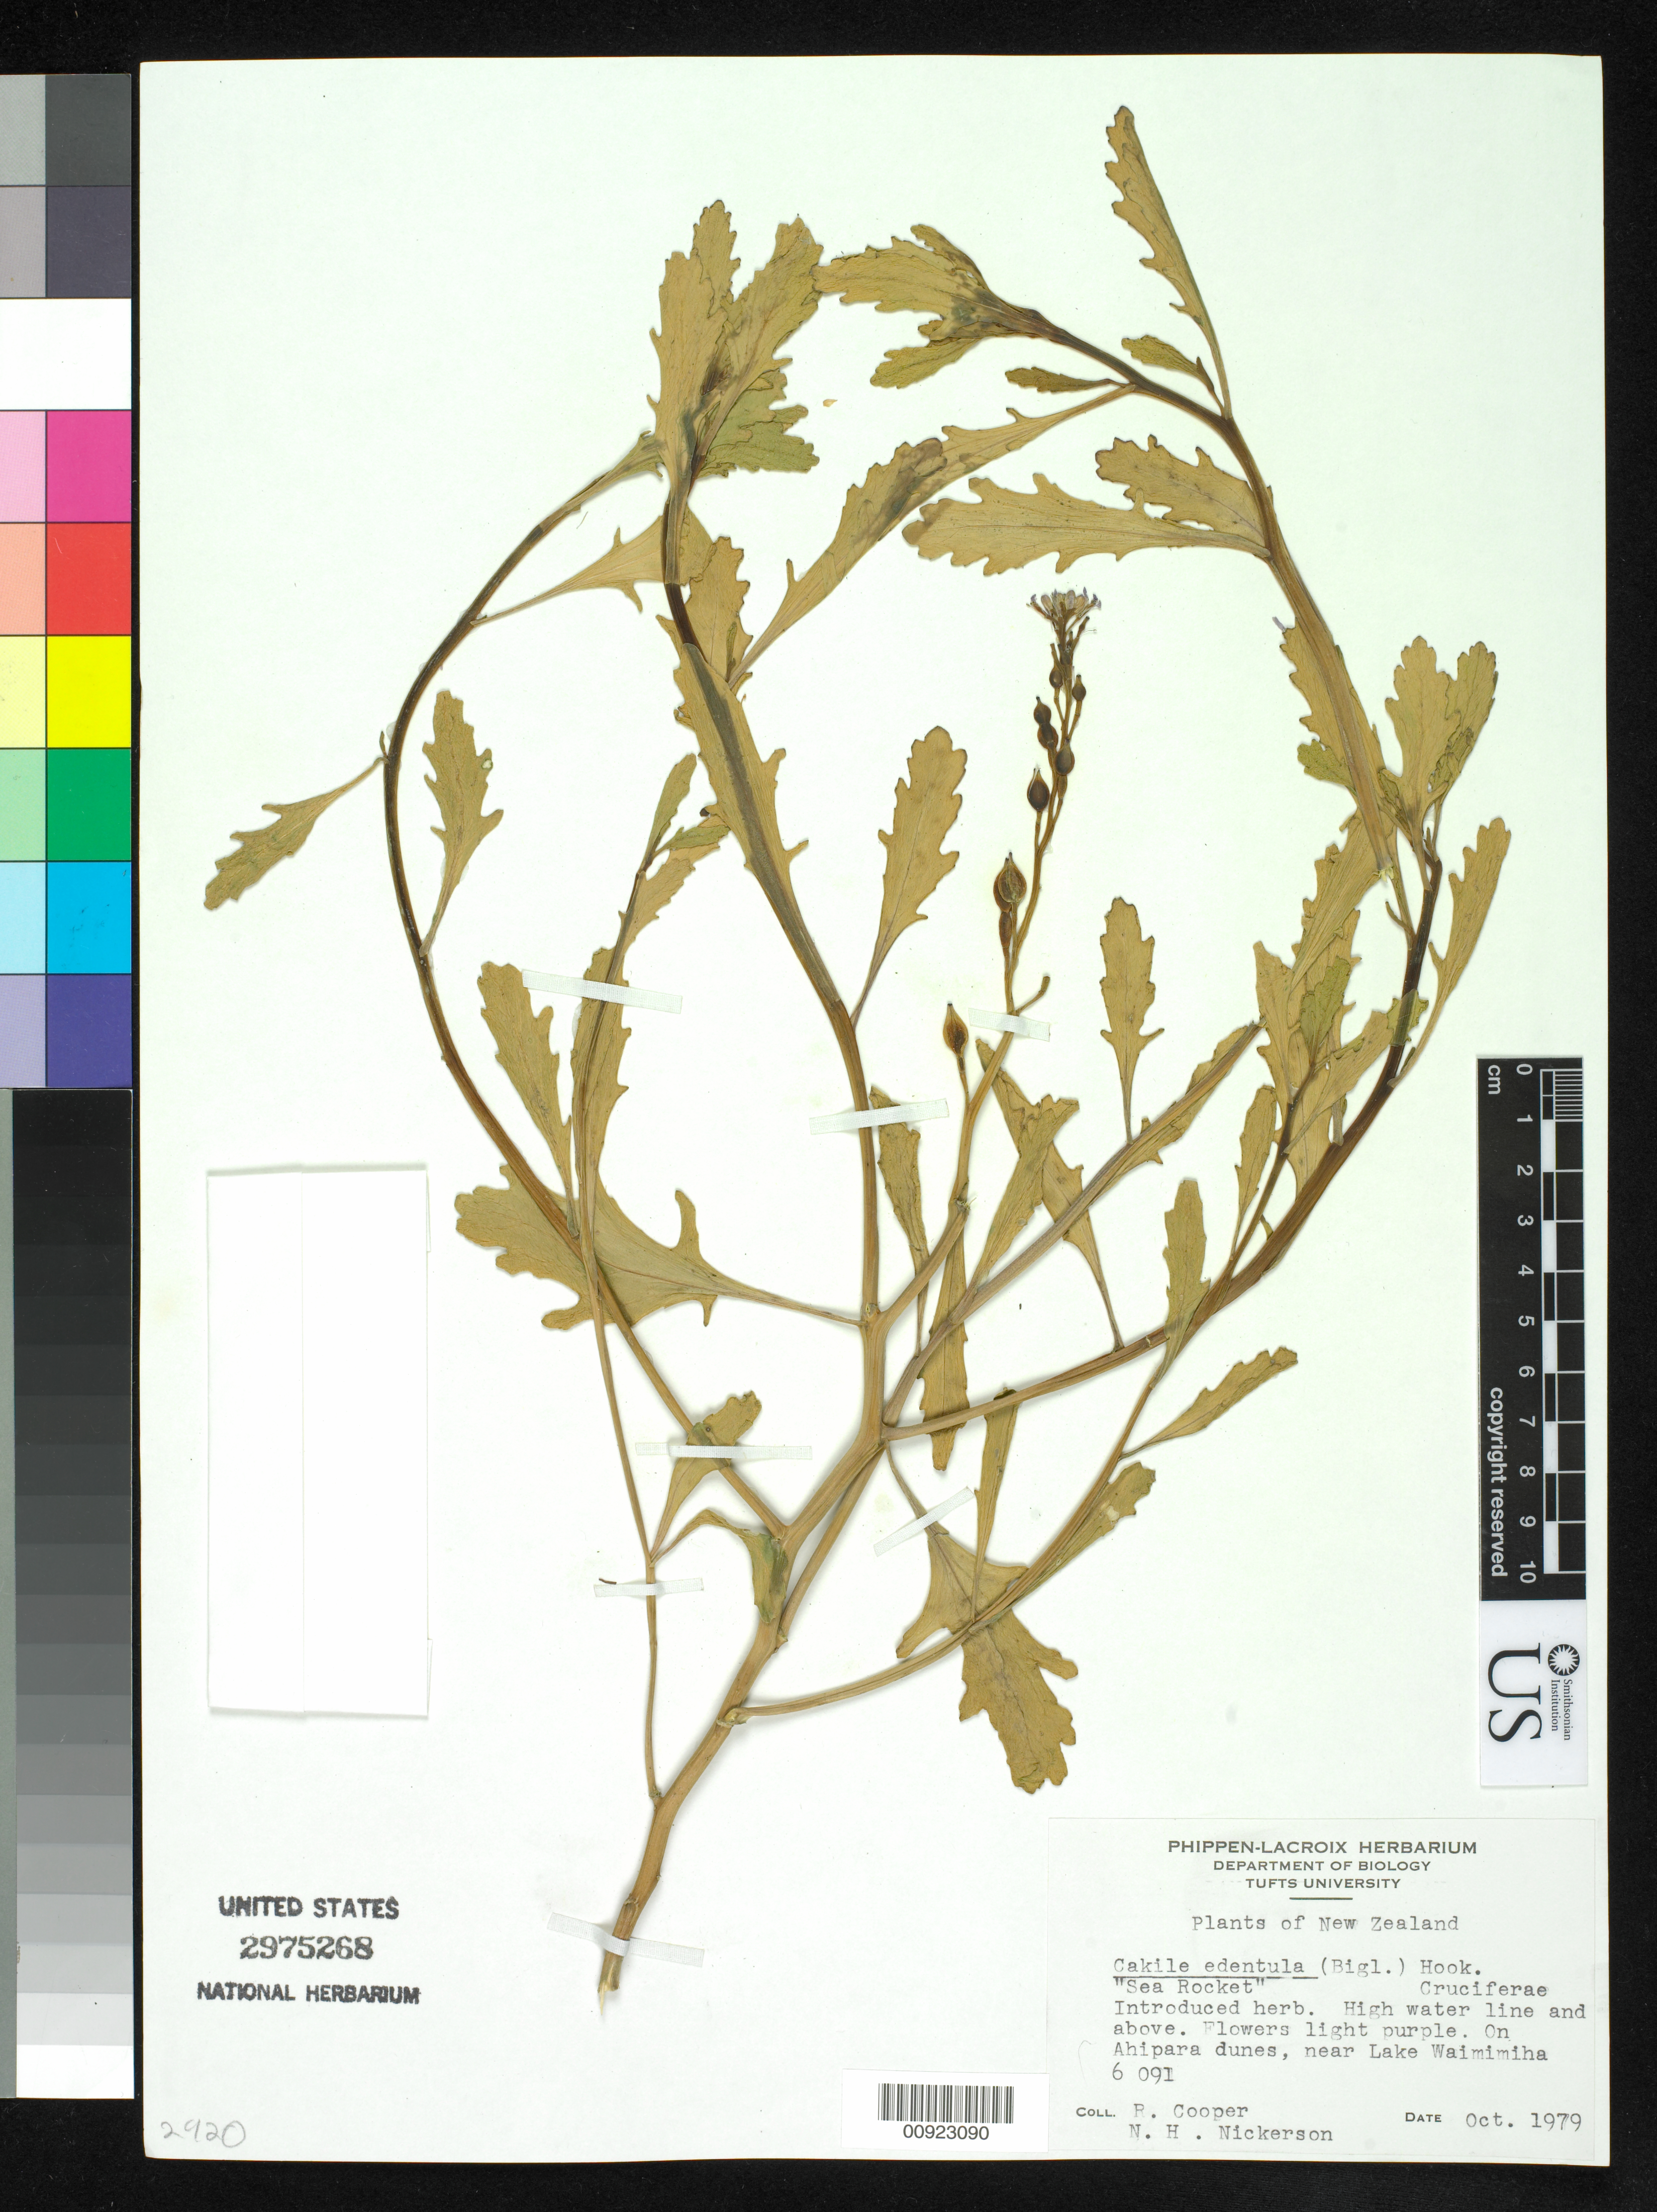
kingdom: Plantae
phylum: Tracheophyta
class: Magnoliopsida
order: Brassicales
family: Brassicaceae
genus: Cakile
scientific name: Cakile edentula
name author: (Bigelow) Hook.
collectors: R. Cooper & N. Nickerson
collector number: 6091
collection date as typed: Oct 1979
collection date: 1979-10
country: New Zealand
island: North I.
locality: near Lake Waimimiha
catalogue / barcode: US 2975268